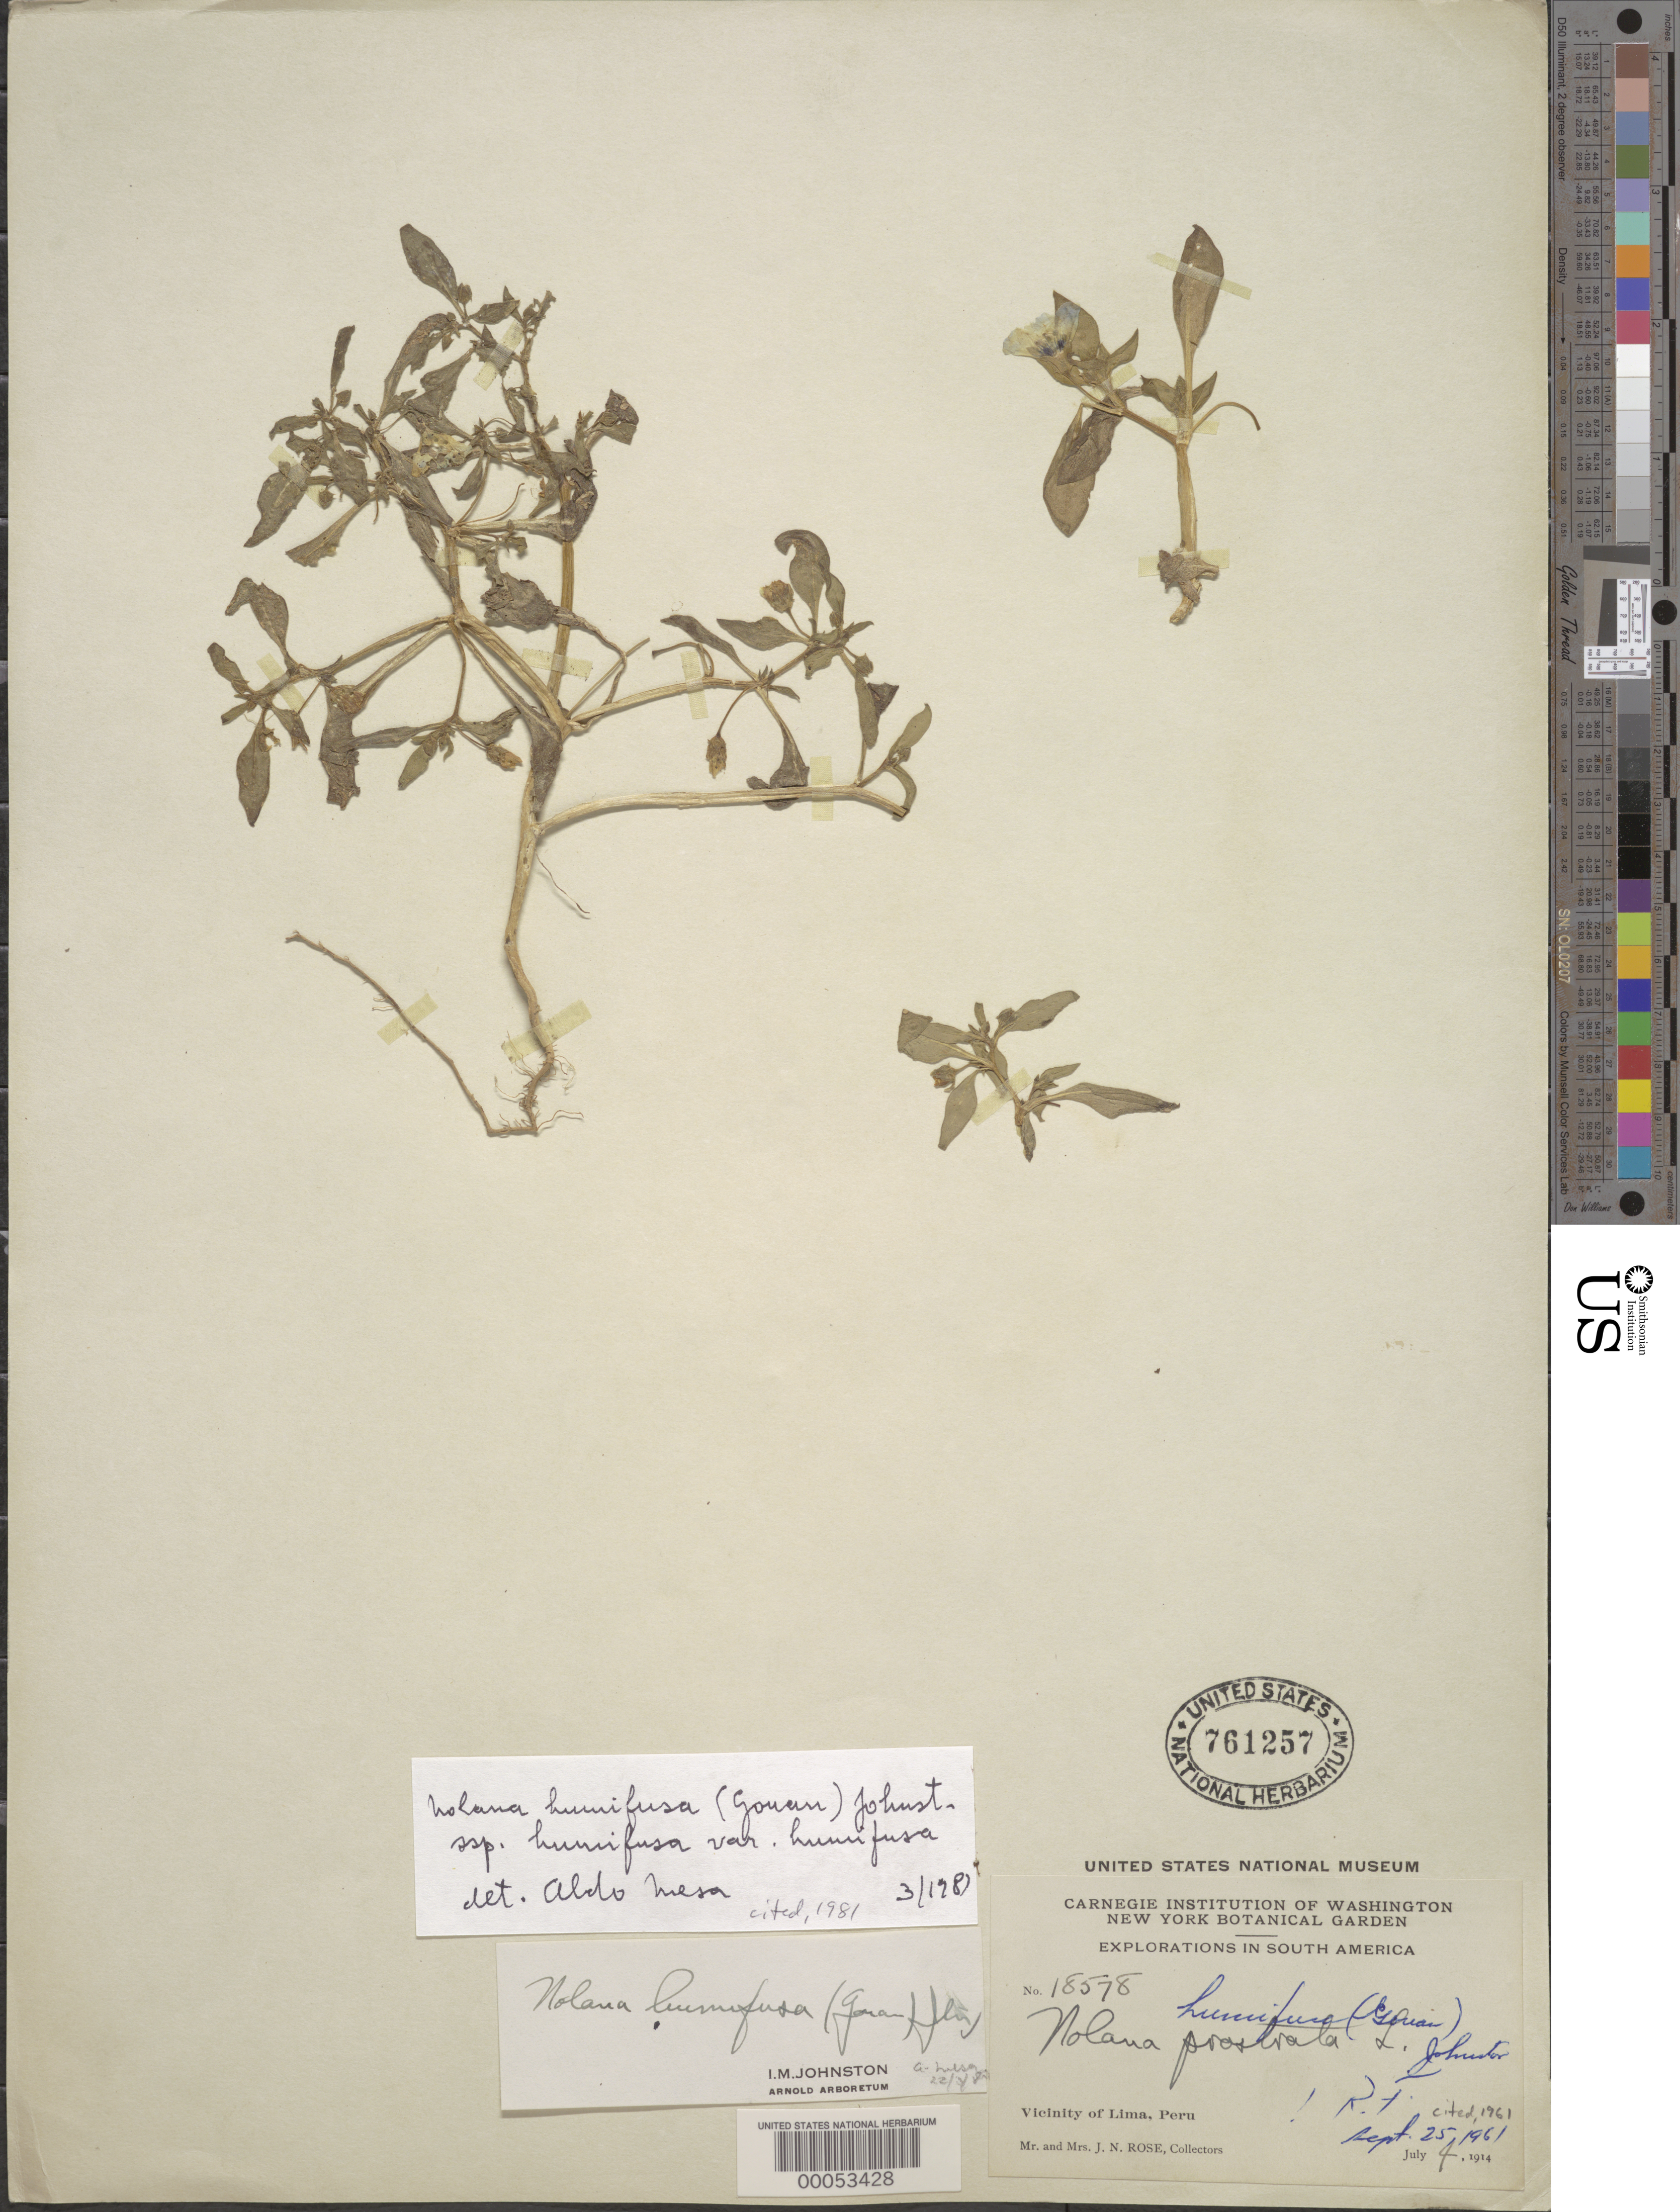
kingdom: Plantae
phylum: Tracheophyta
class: Magnoliopsida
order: Solanales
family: Solanaceae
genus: Nolana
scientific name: Nolana humifusa var. humifusa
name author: (Gouan) I.M. Johnst.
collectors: J. N. Rose & J. N. Rose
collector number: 18578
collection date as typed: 04 Jul 1914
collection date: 1914-07-04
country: Peru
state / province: Lima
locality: Lima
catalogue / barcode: US 761257